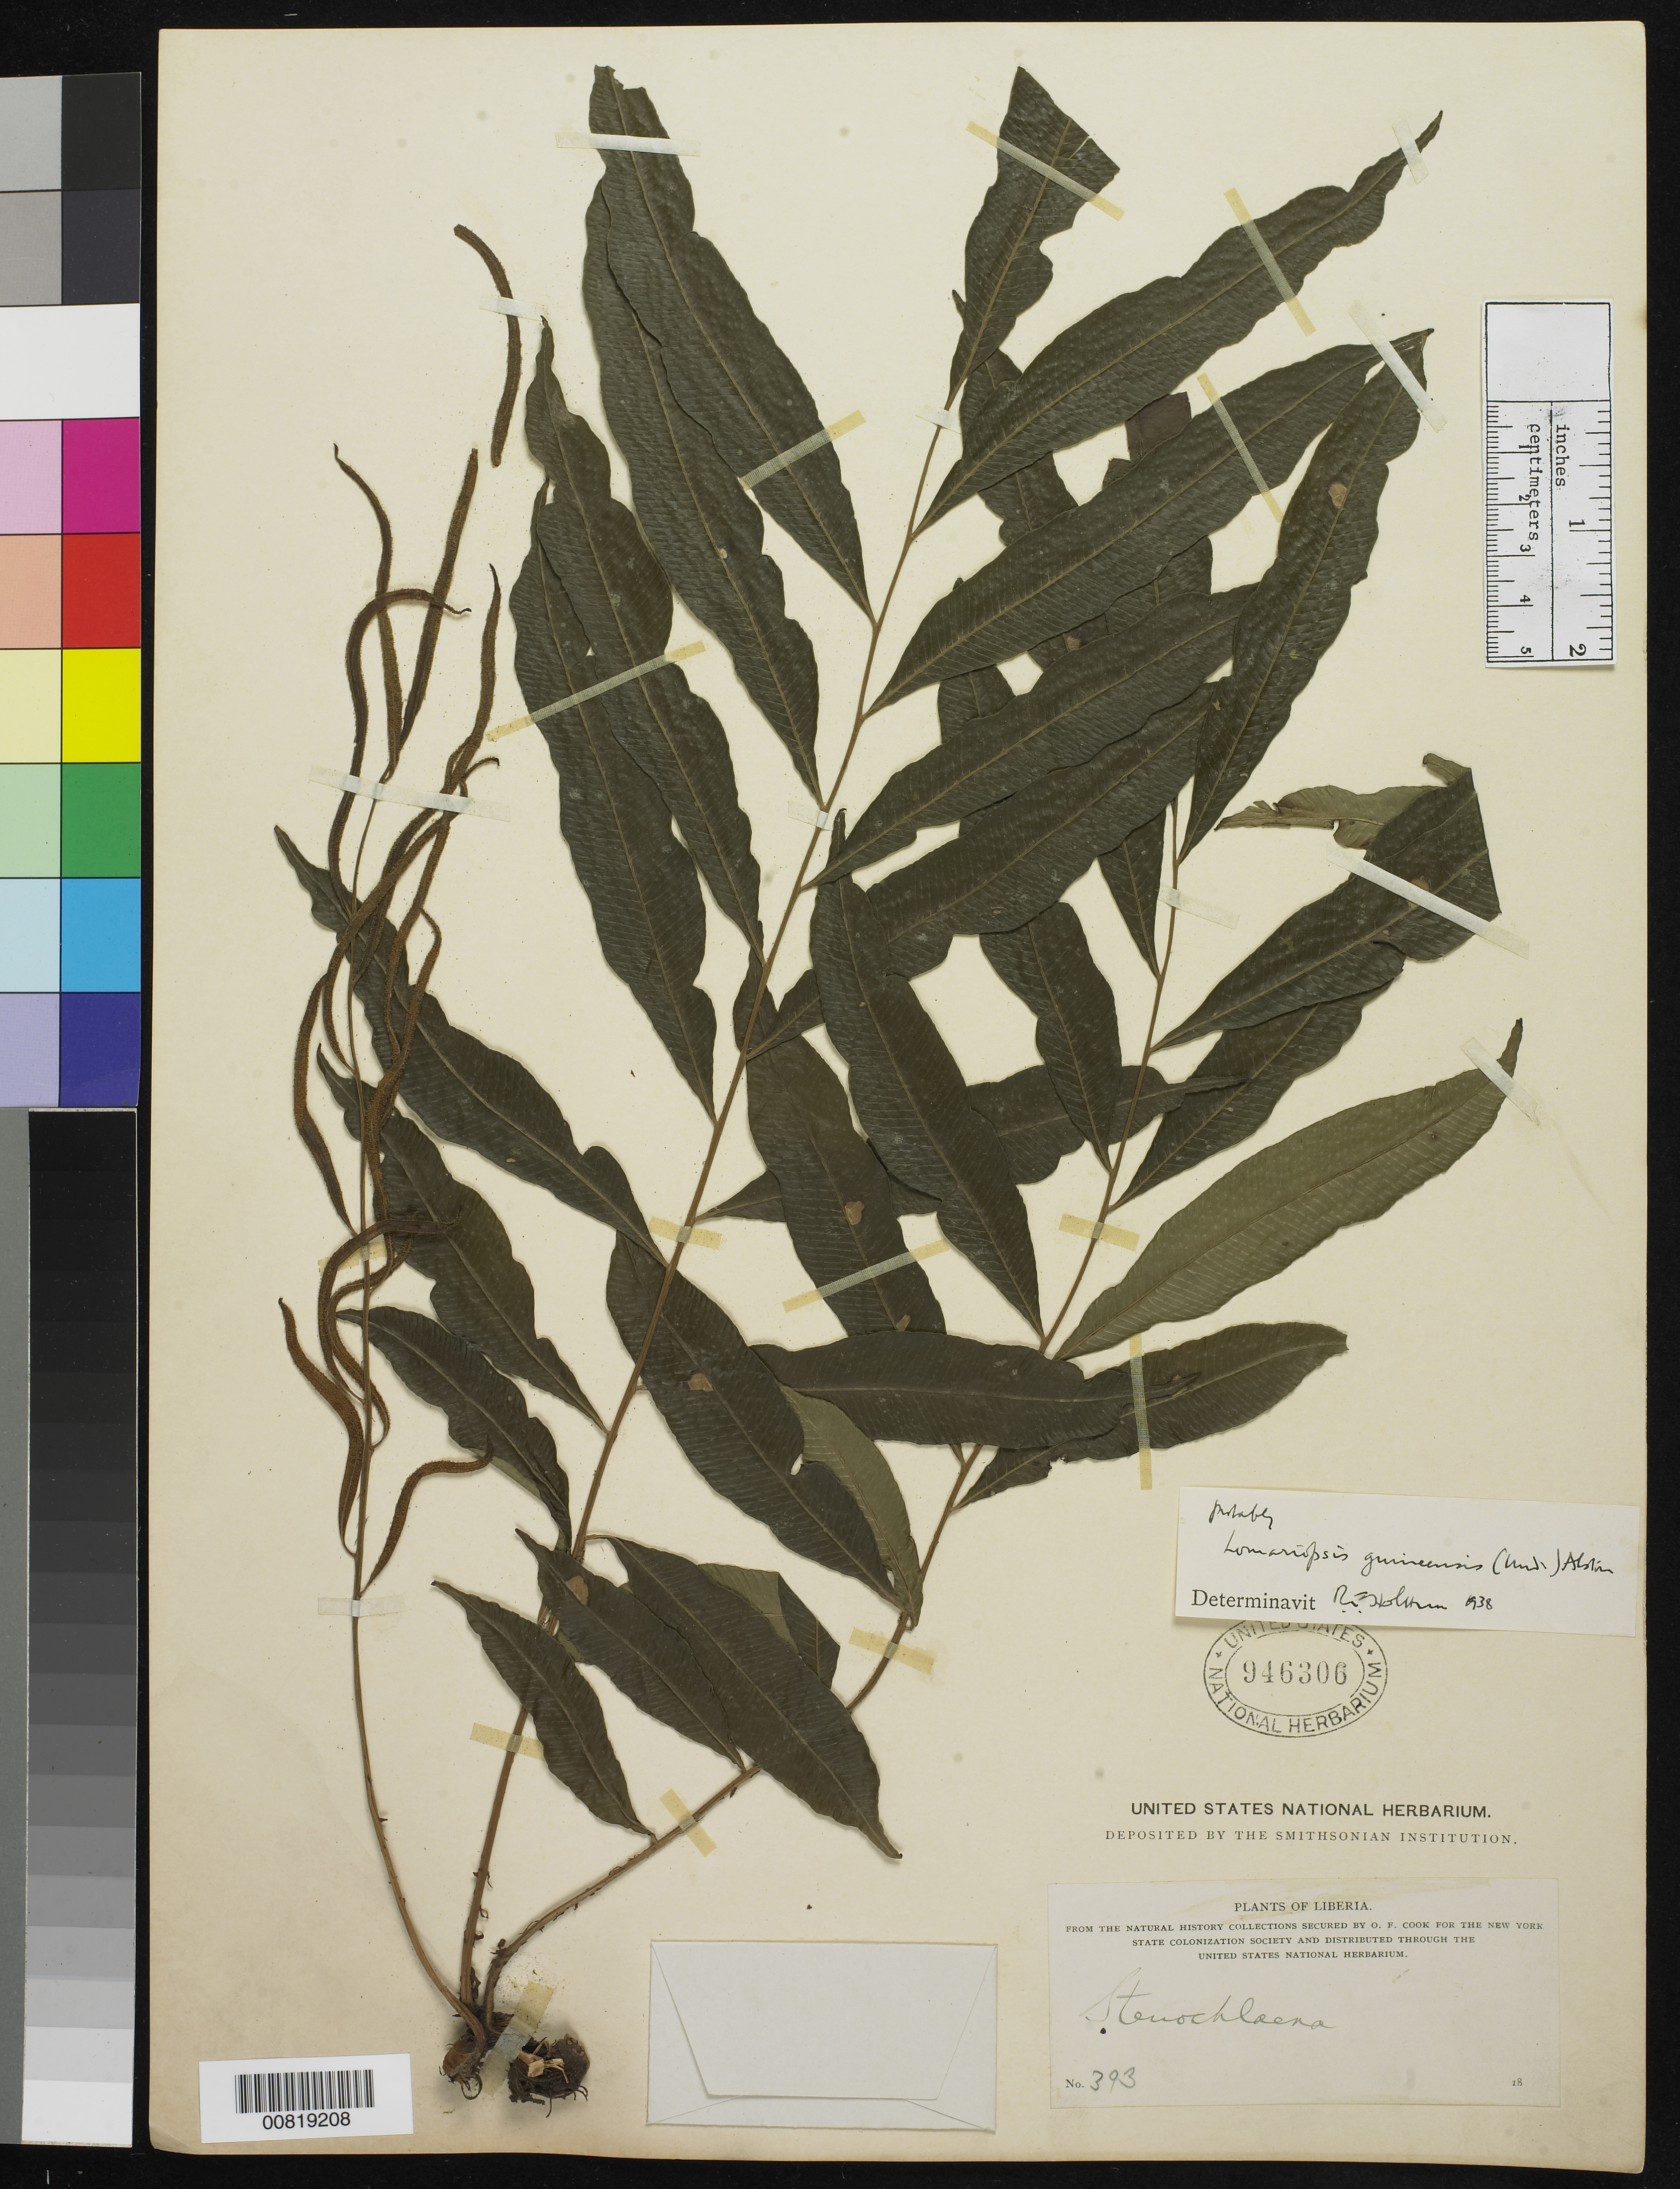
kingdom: Plantae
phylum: Tracheophyta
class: Polypodiopsida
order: Polypodiales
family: Lomariopsidaceae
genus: Lomariopsis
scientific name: Lomariopsis guineensis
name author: Holttum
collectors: O. F. Cook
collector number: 3939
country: Liberia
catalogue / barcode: US 946306